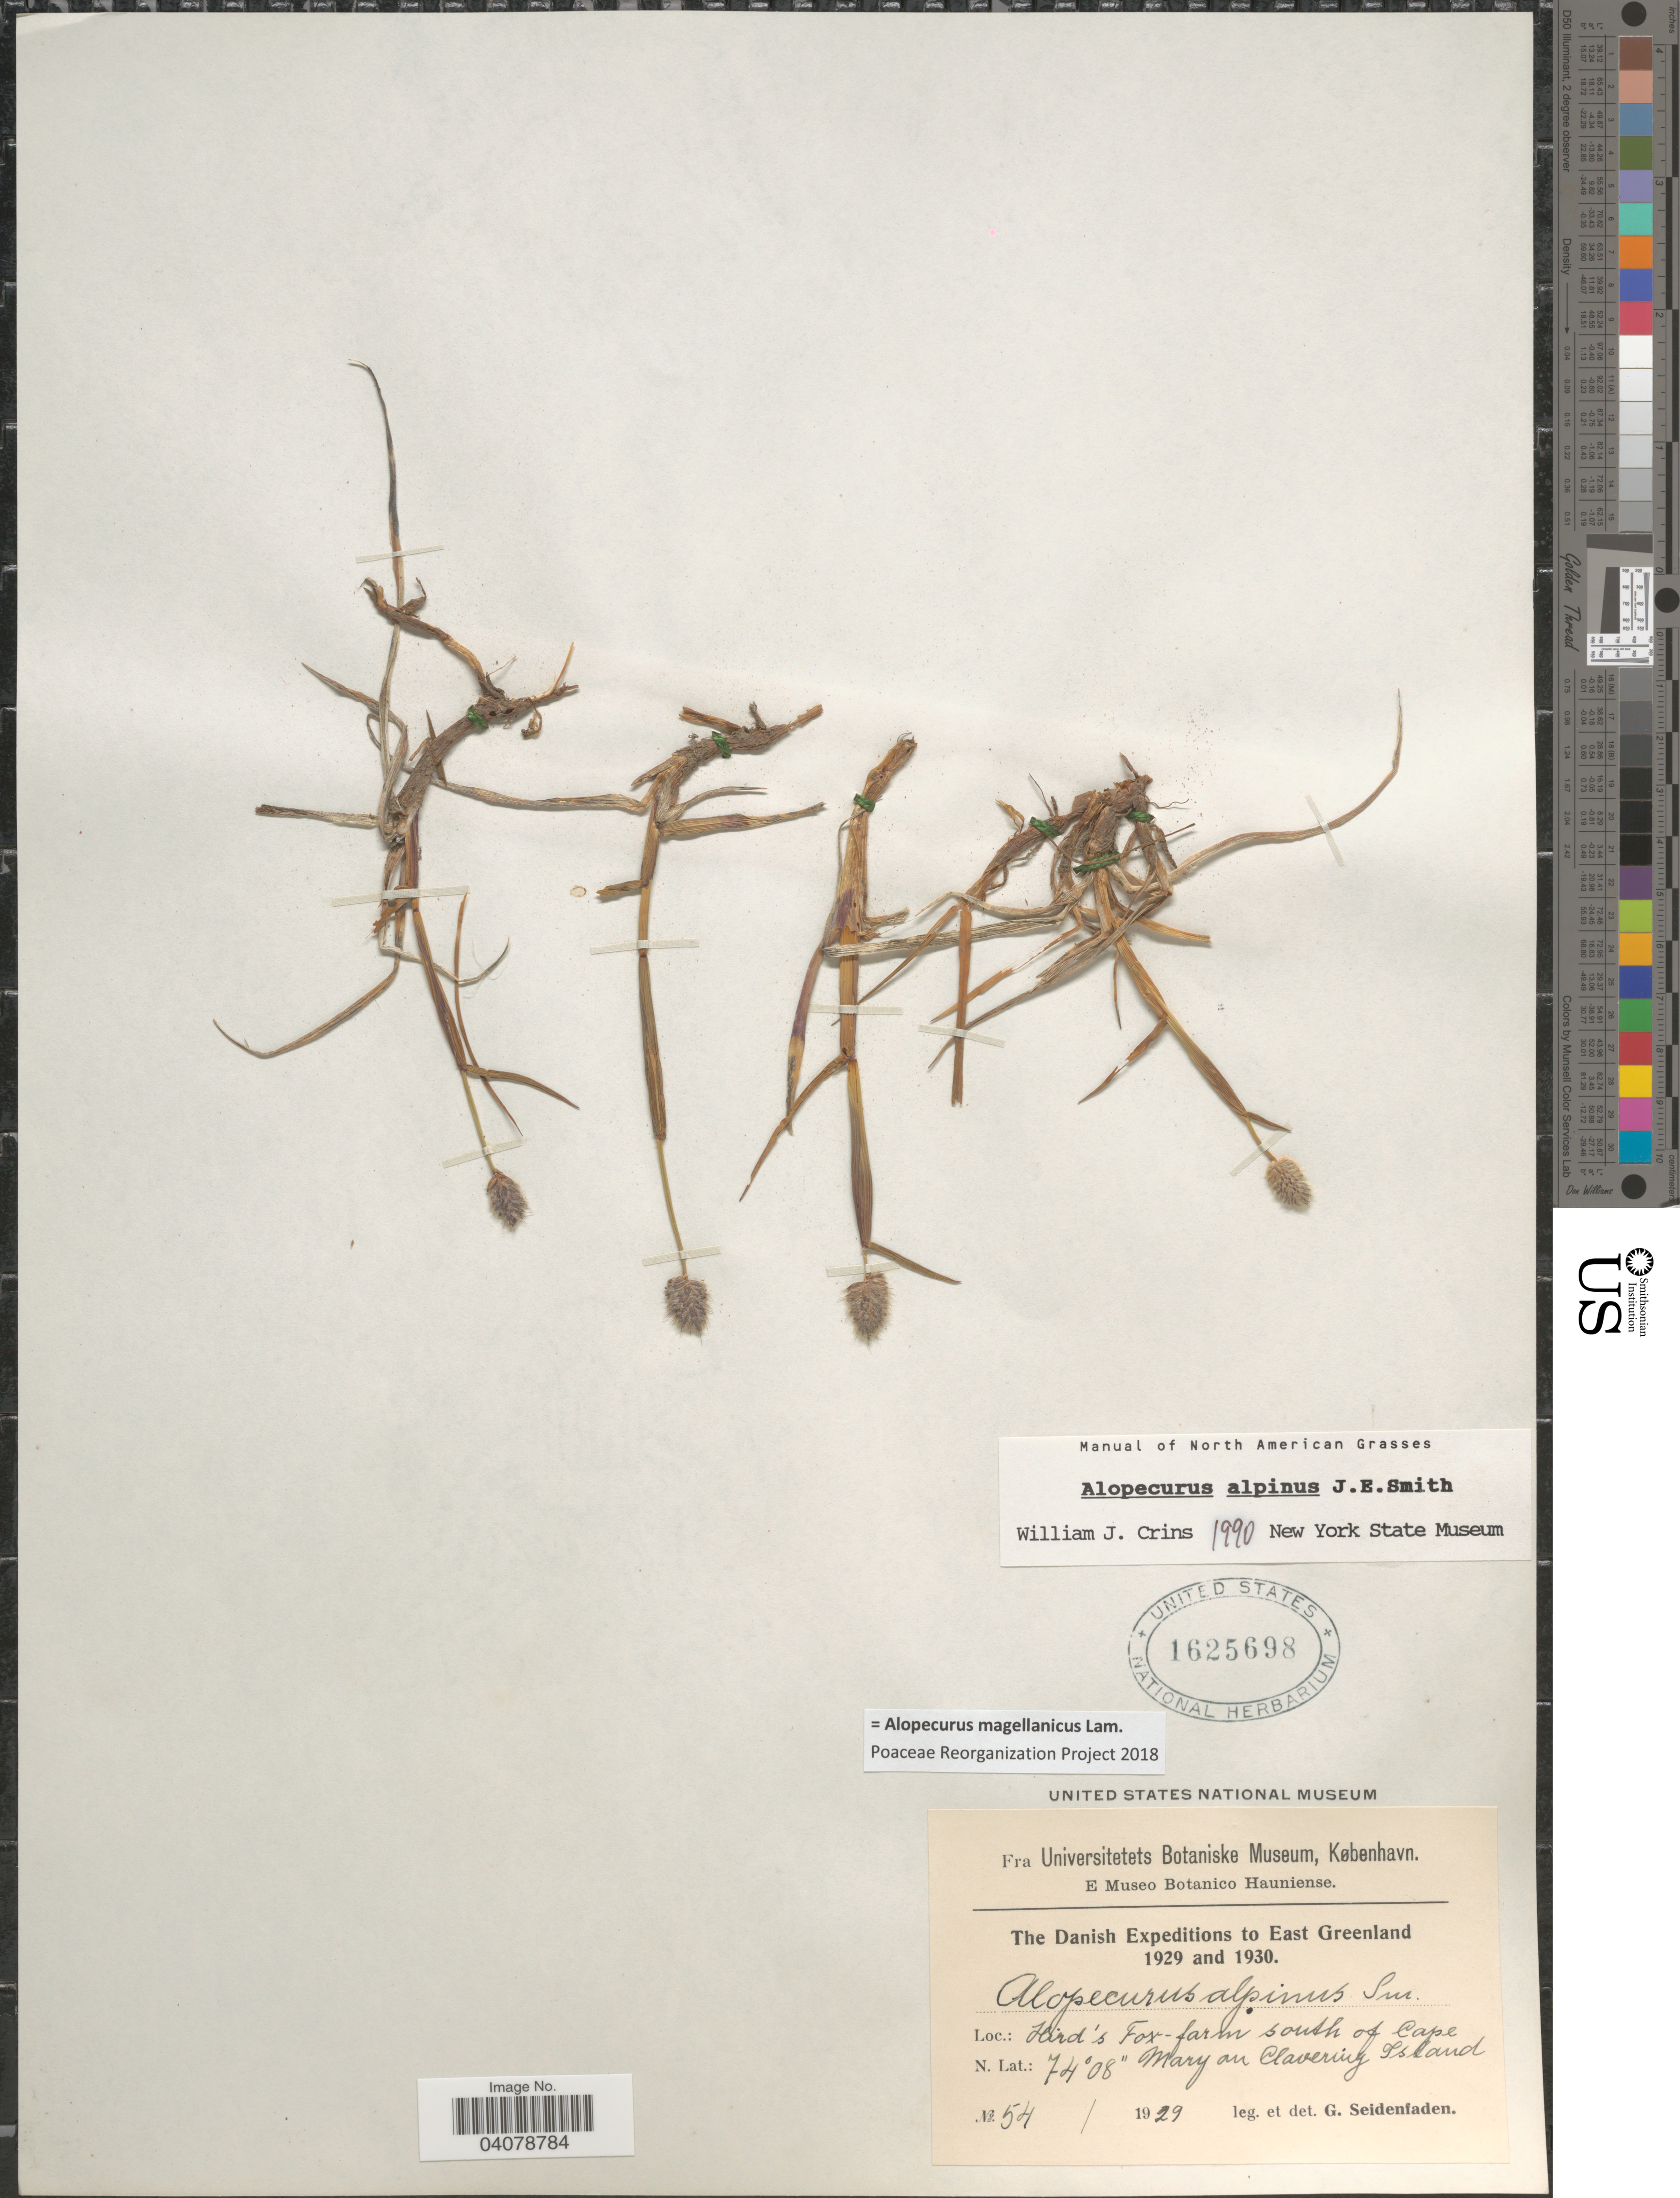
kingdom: Plantae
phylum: Tracheophyta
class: Liliopsida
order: Poales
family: Poaceae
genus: Alopecurus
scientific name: Alopecurus magellanicus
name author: Lam.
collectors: G. Seidenfaden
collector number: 54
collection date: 1929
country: Greenland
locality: The Danish Expeditions to East Greenland 1929 and 1930. Hird's Fox-farm south of Cape Mary and Clavering Island.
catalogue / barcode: US 1625698